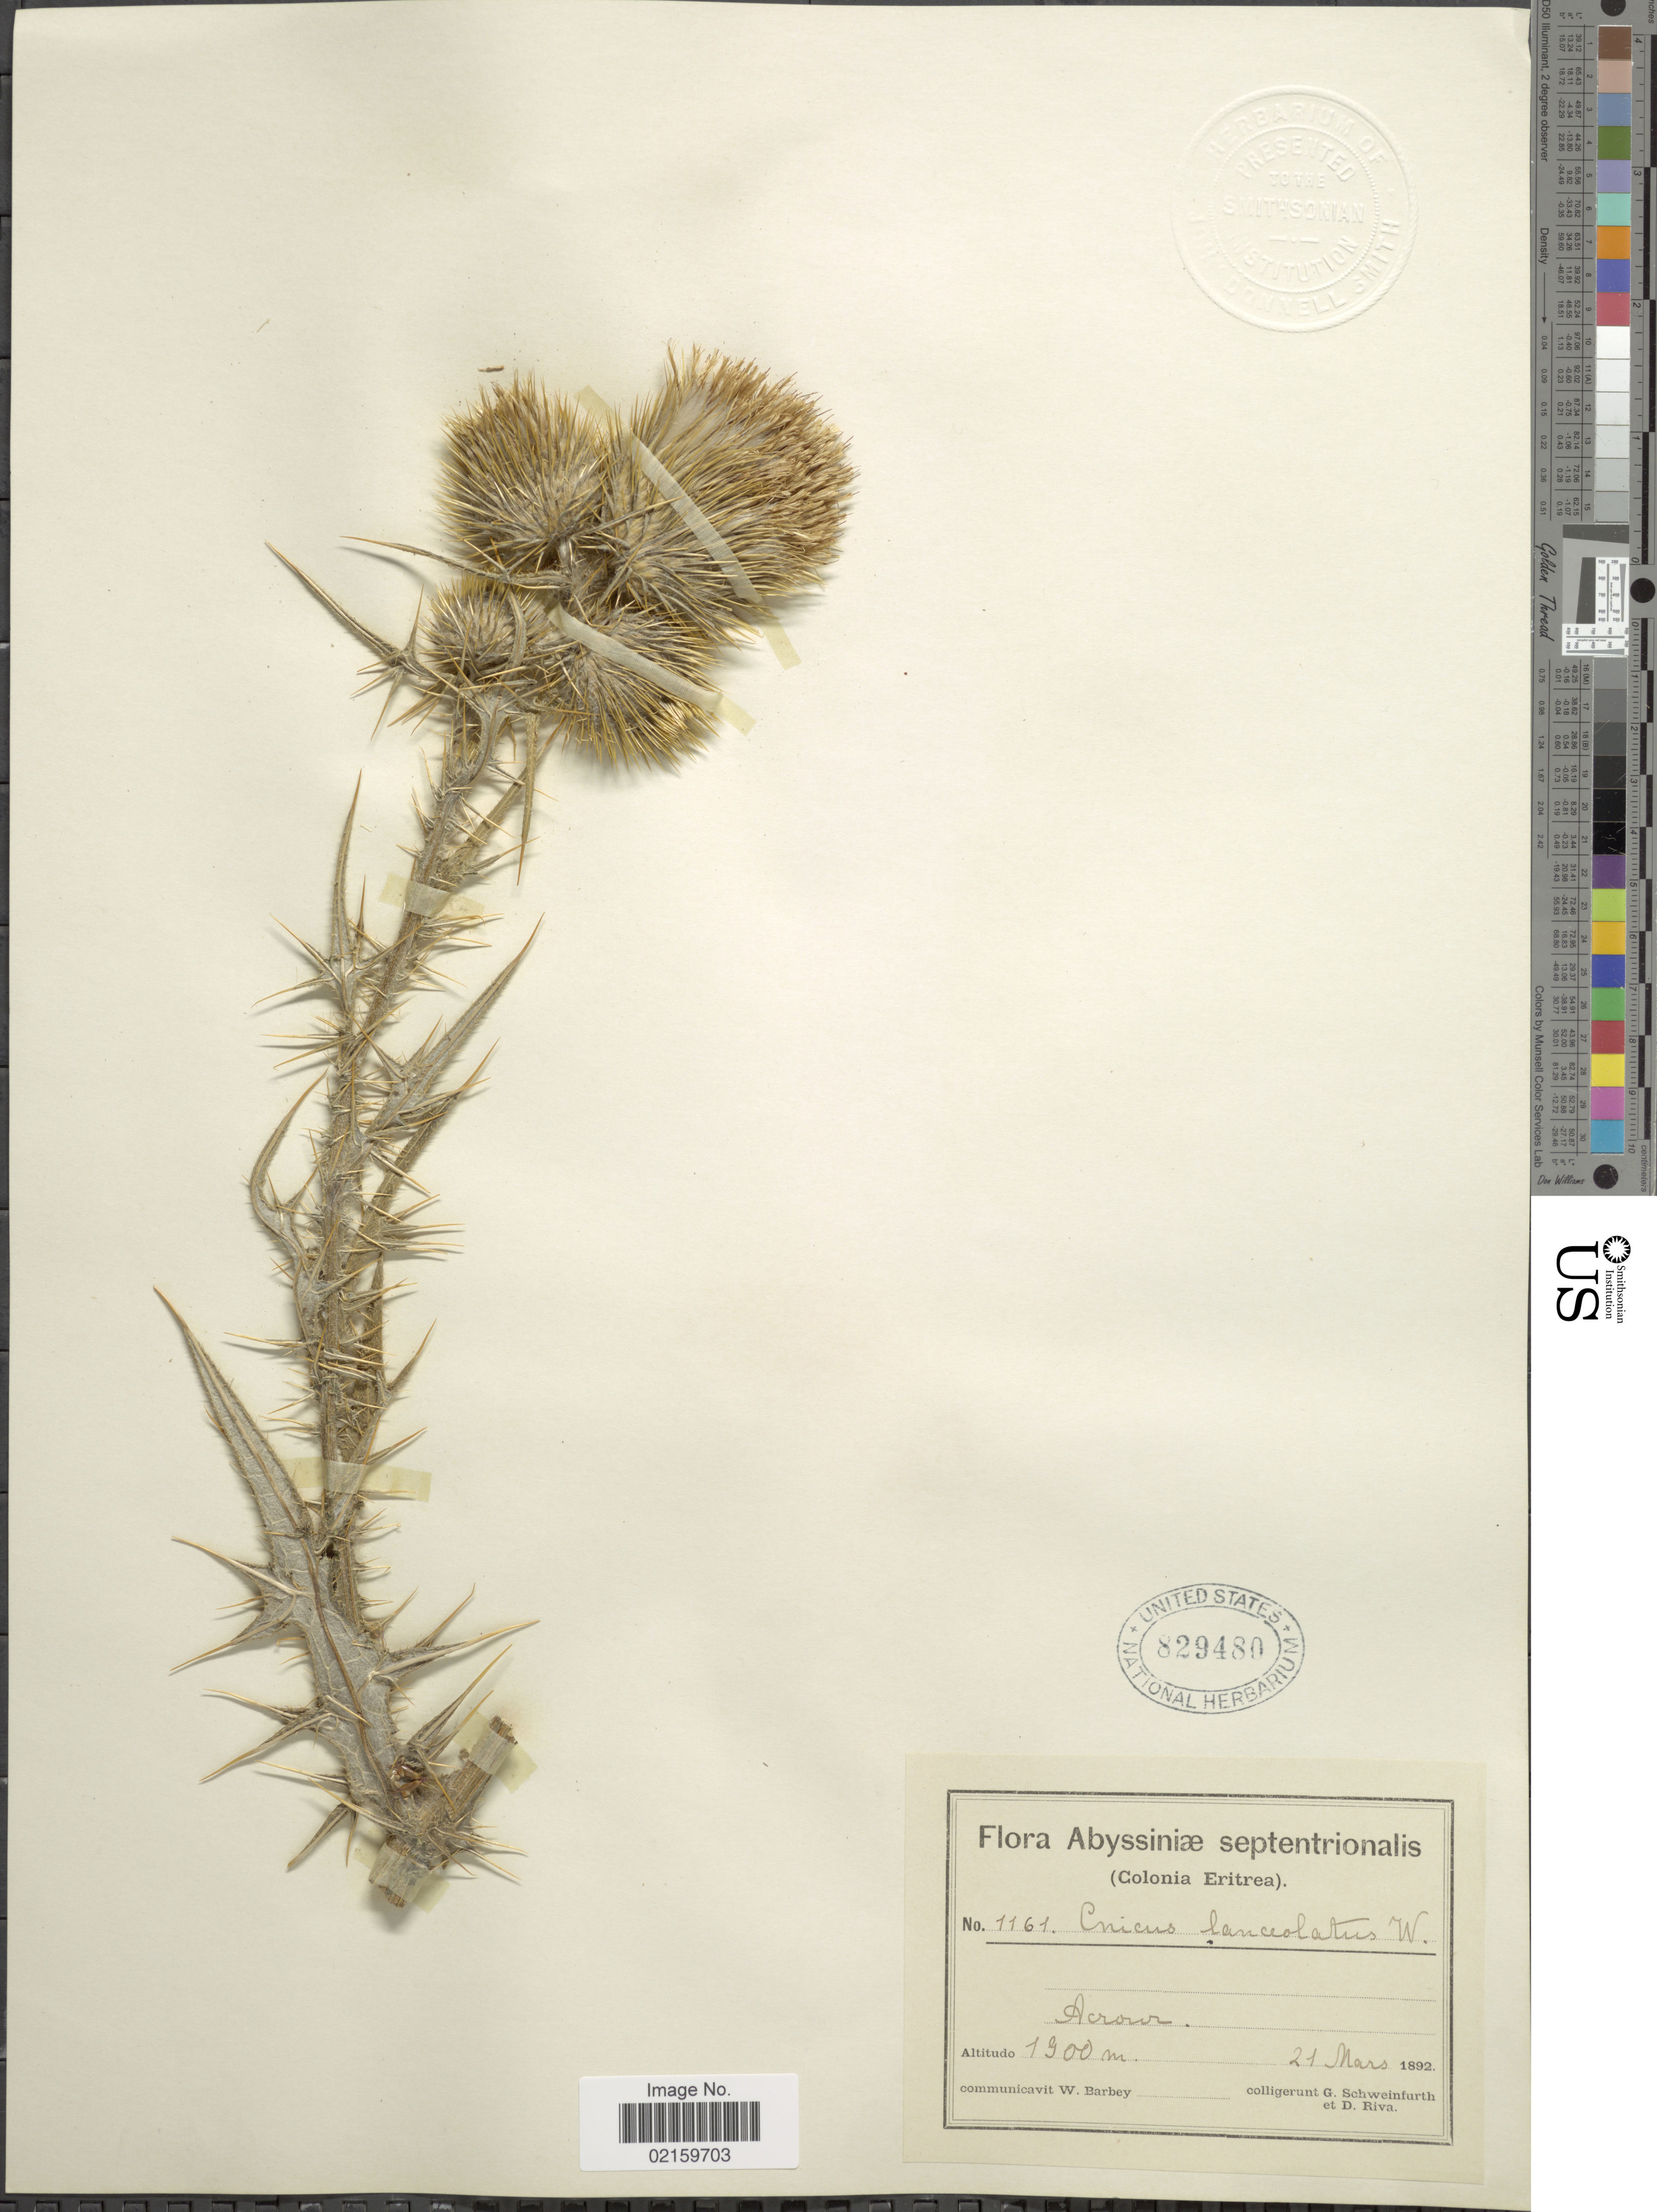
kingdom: Plantae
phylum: Tracheophyta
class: Magnoliopsida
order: Asterales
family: Asteraceae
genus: Cirsium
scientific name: Cirsium lanceolatum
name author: (L.) Hill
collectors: G. A. Schweinfurth (herbarium) & D. Riva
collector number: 1161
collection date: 1892-03-21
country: Eritrea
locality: Abyssiniae. Acrour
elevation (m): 1900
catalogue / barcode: US 829480